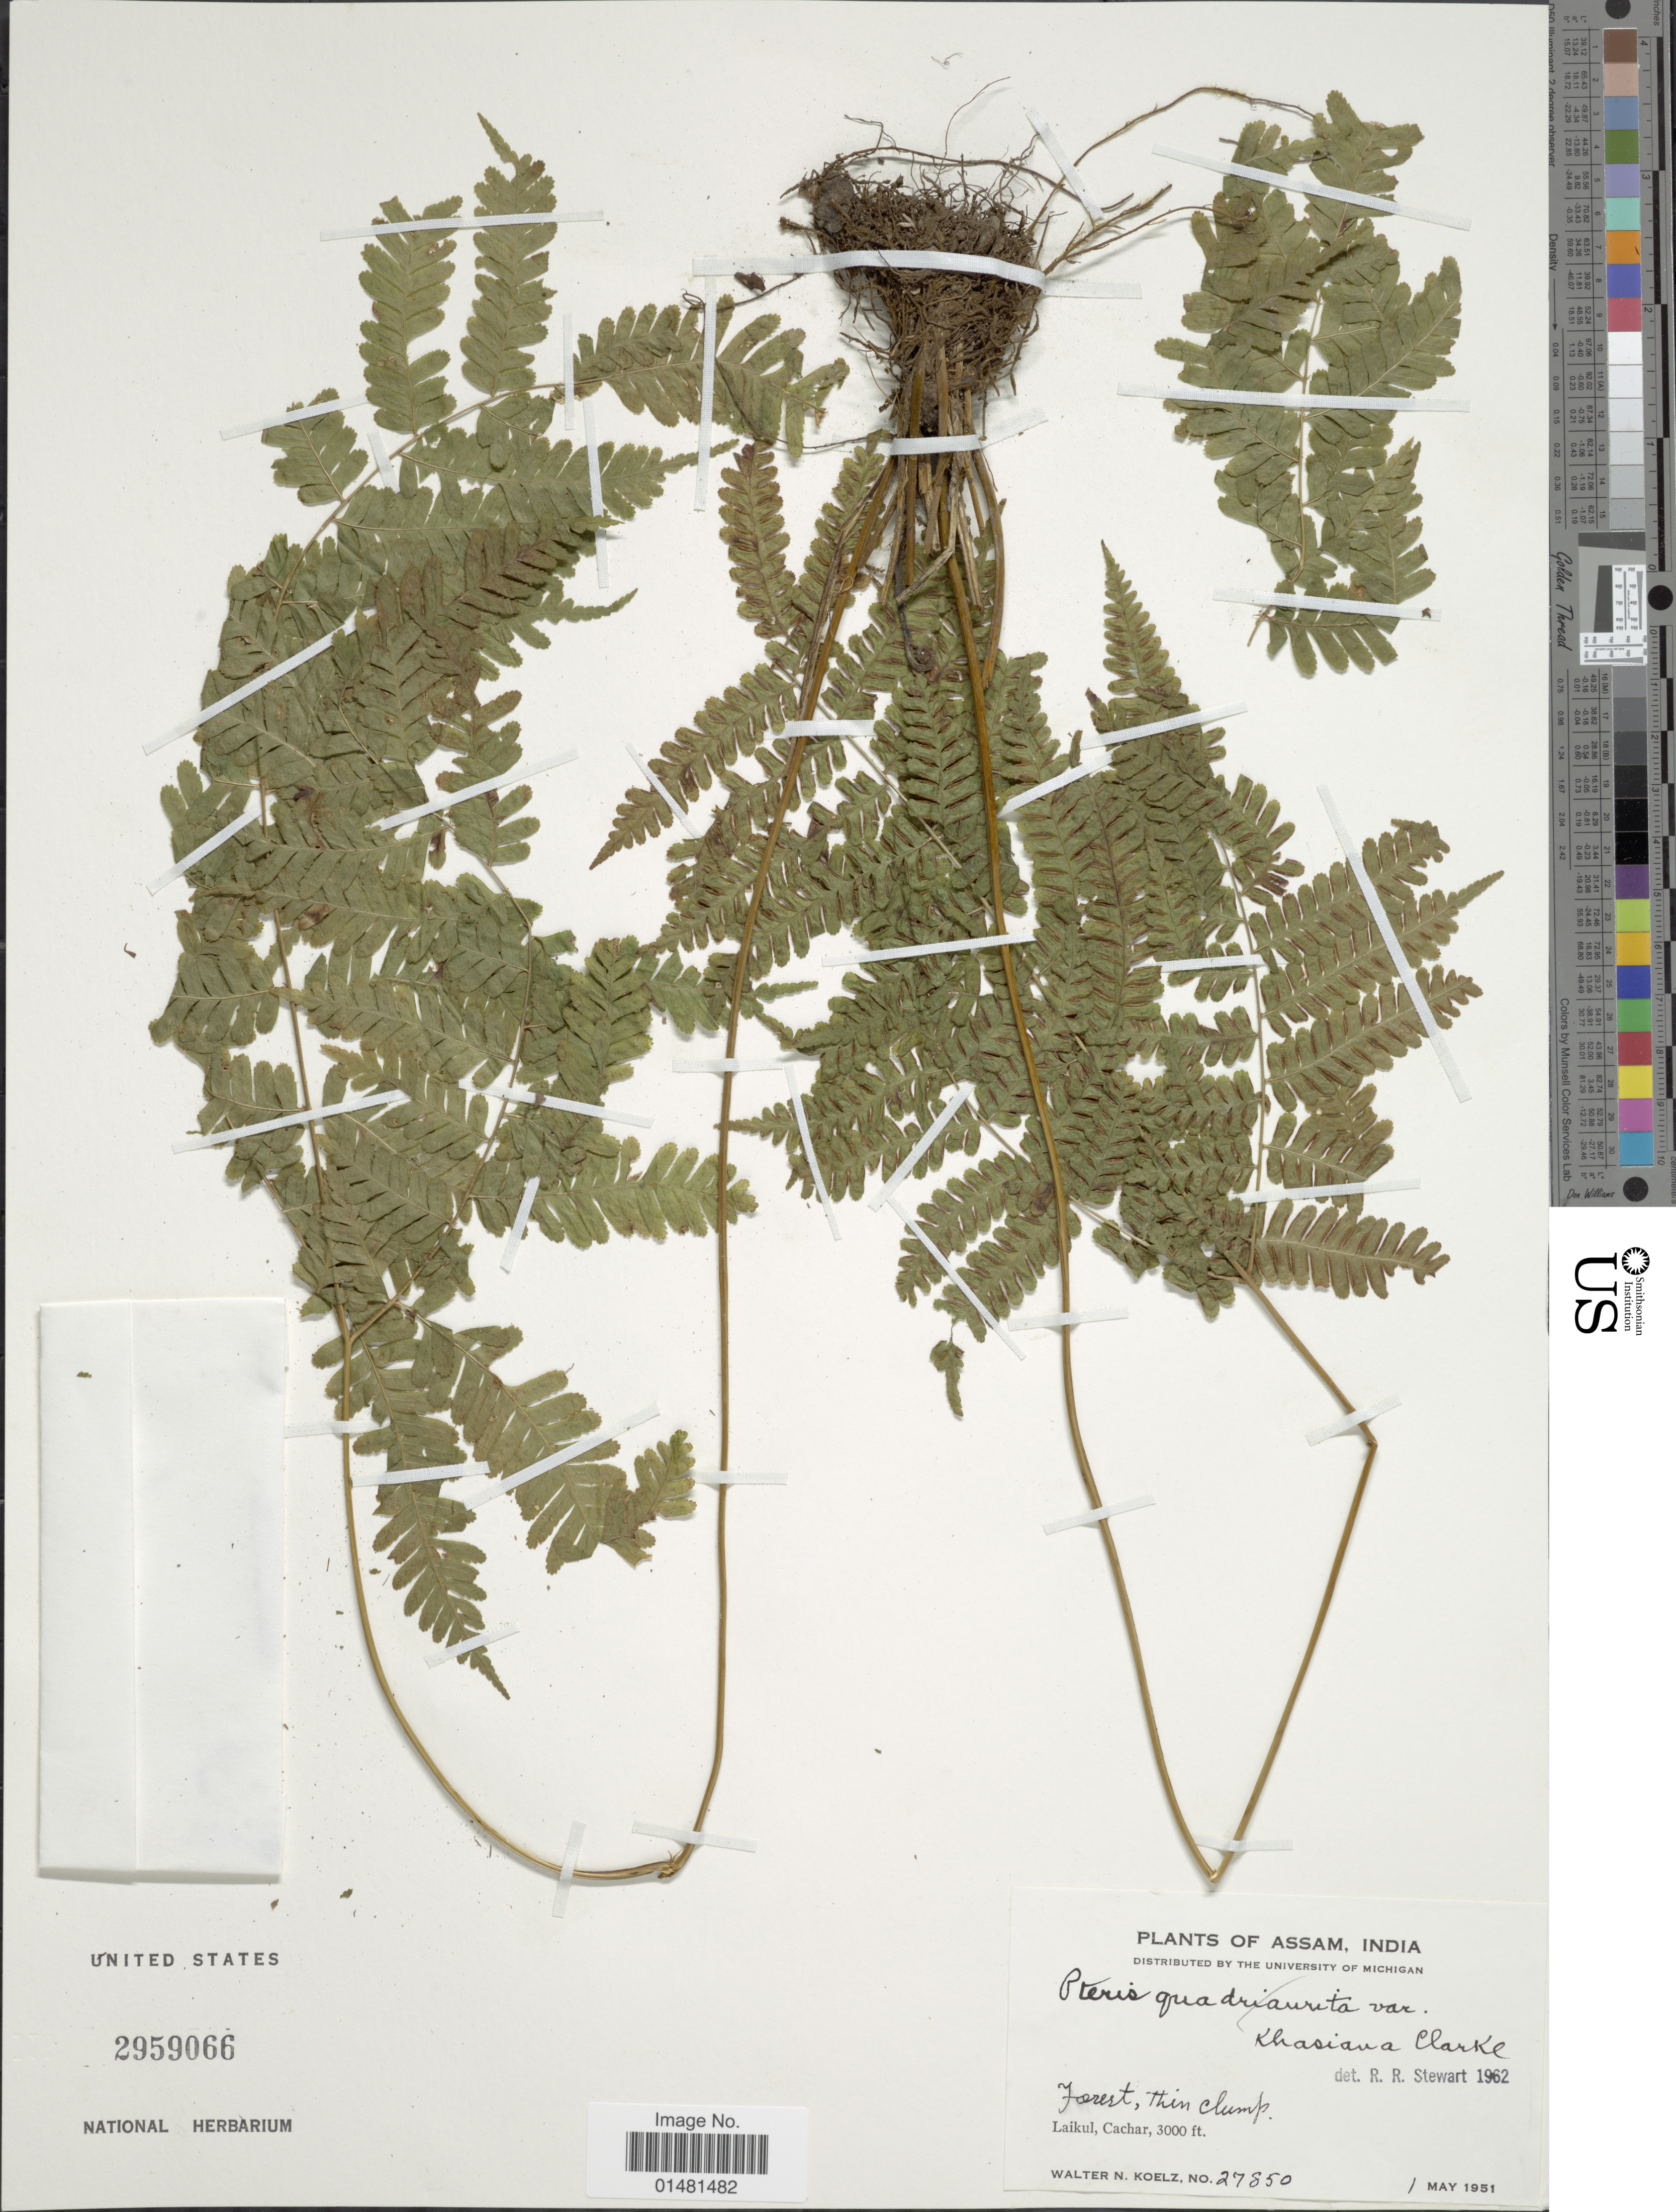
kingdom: Plantae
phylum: Tracheophyta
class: Polypodiopsida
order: Polypodiales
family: Pteridaceae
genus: Pteris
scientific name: Pteris sp.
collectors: W. N. Koelz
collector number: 27850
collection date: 1951-05-01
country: India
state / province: Assam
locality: Laikul, Cachar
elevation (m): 914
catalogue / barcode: US 2959066